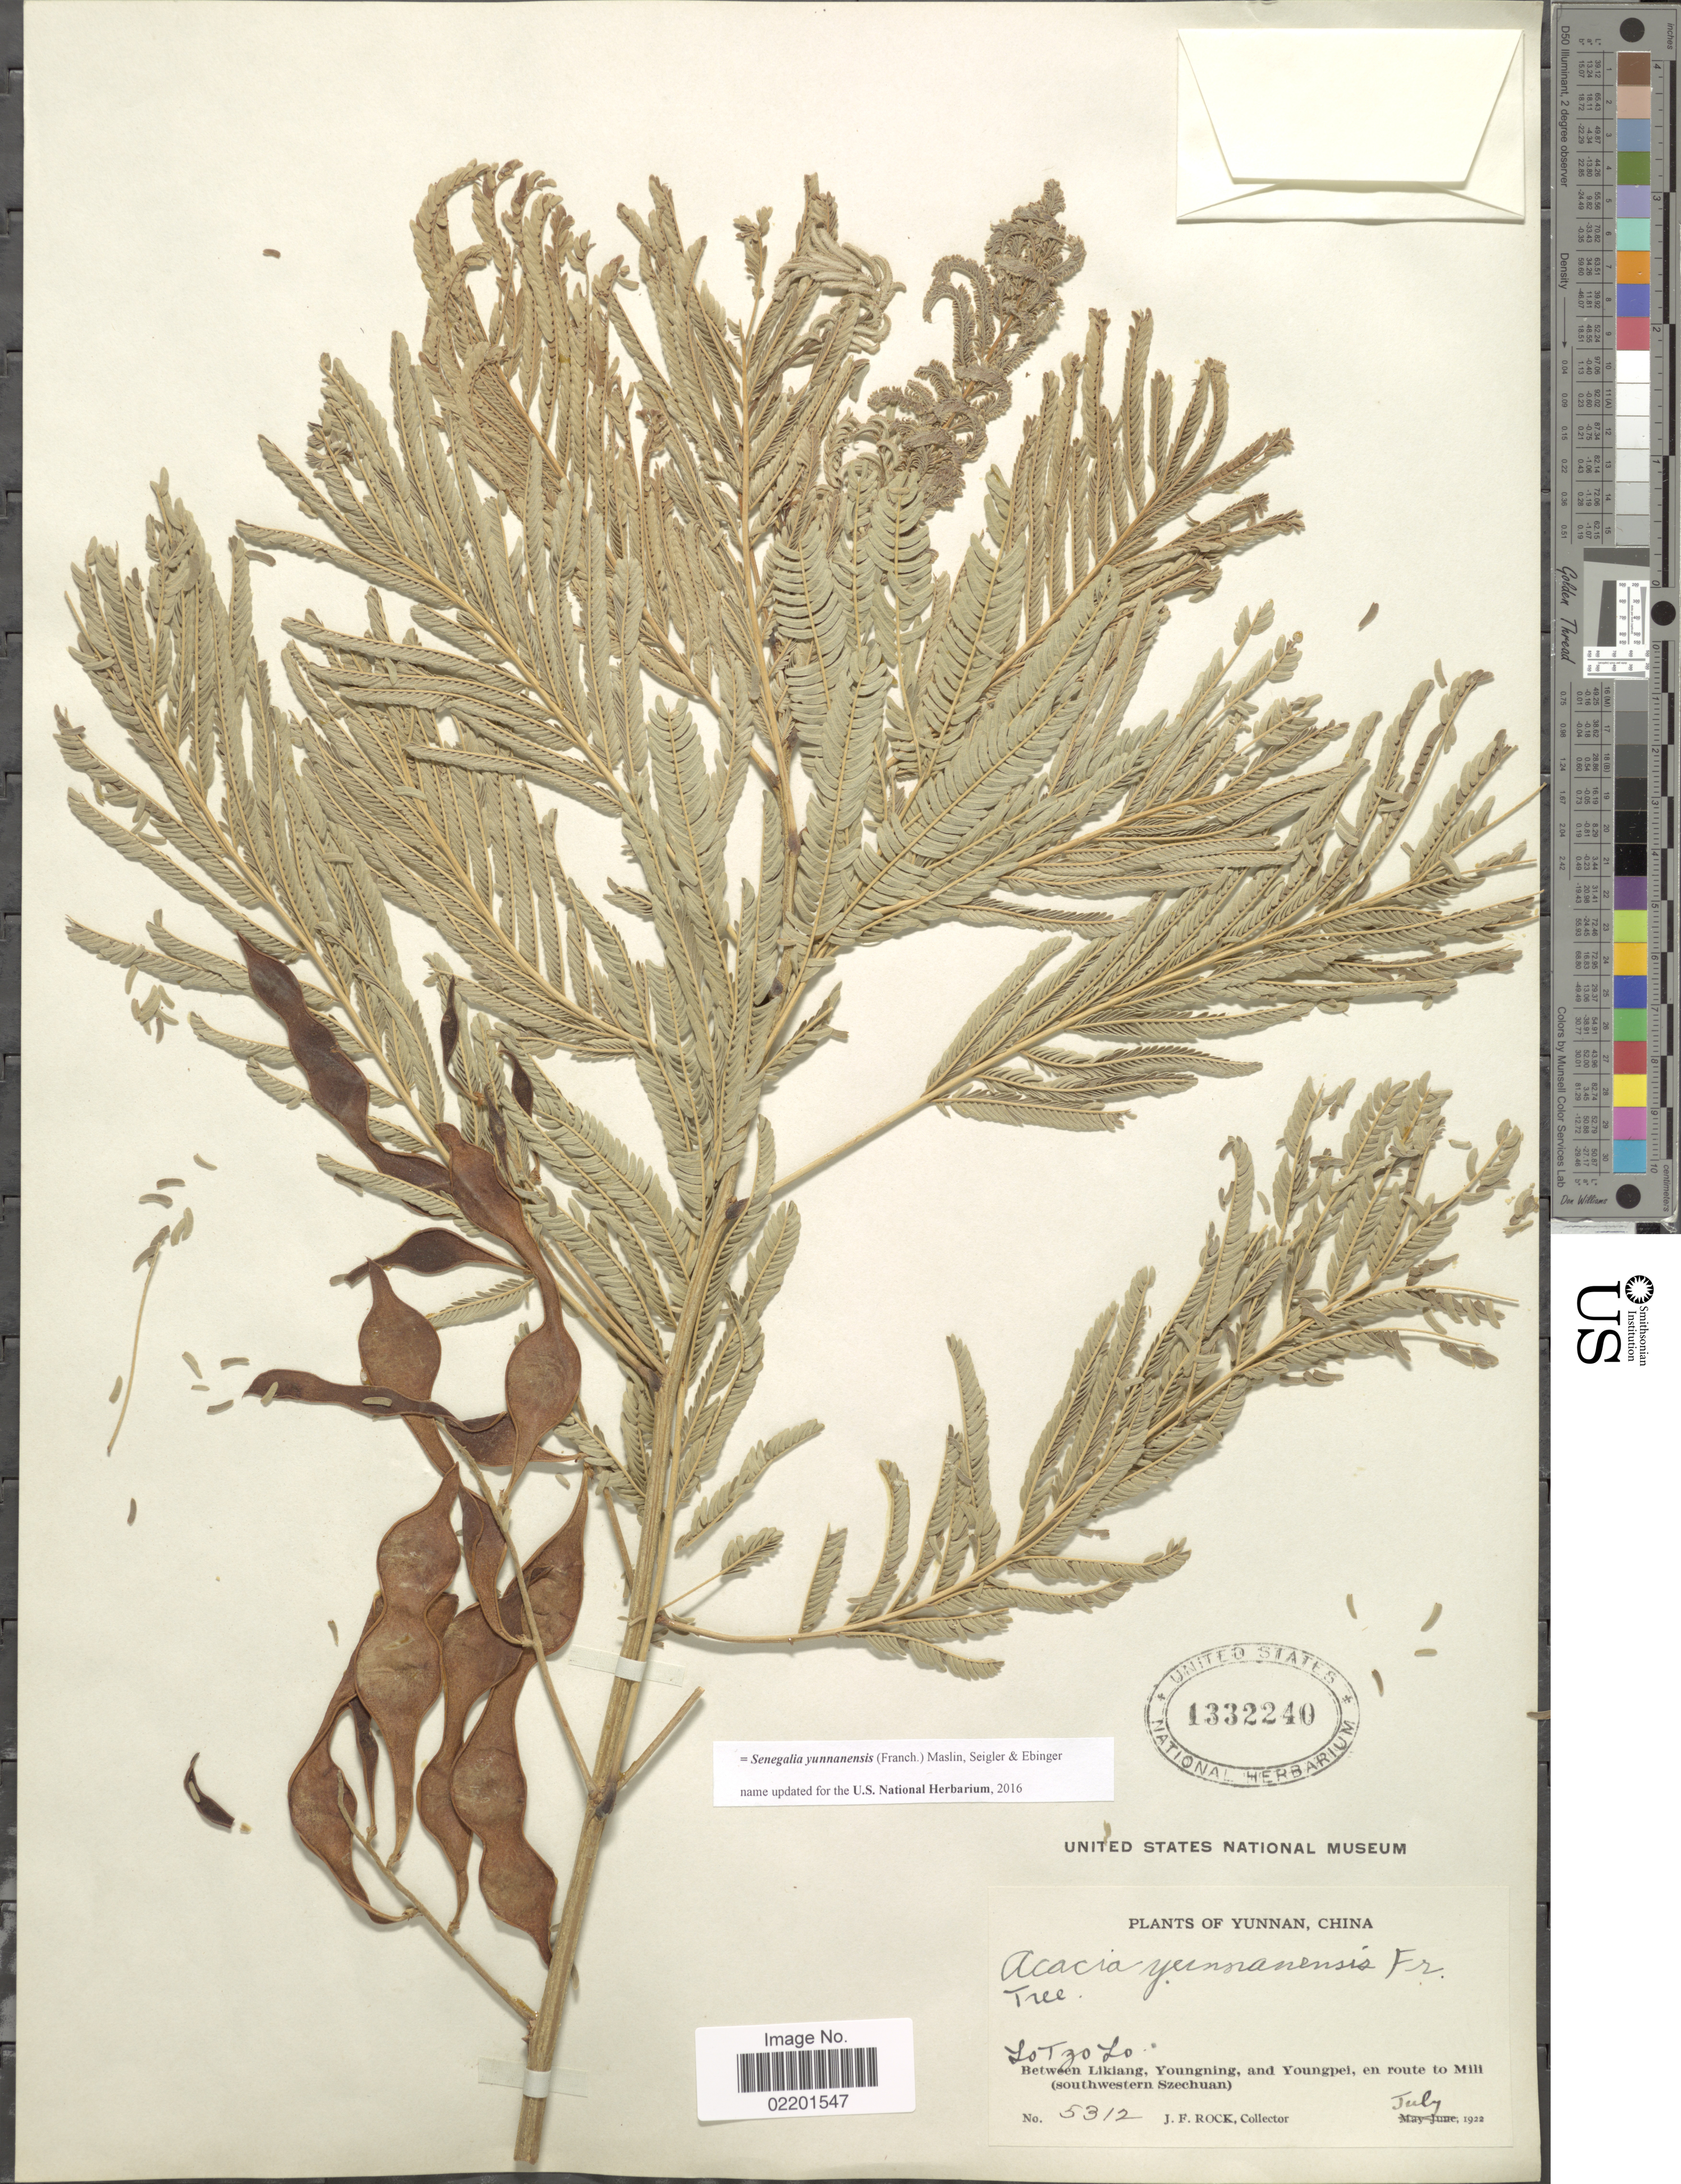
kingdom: Plantae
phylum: Tracheophyta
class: Magnoliopsida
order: Fabales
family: Fabaceae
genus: Senegalia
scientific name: Senegalia yunnanensis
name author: (Franch.) Maslin et al.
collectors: J. Rock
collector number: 5312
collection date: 1922-07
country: China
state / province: Sichuan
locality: Yunnan, China. Lo Tzo Lo, Between Likiang, Youngning, and Youngpei, en route to Mill (southwestern Szechuan)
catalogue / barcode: US 1332240